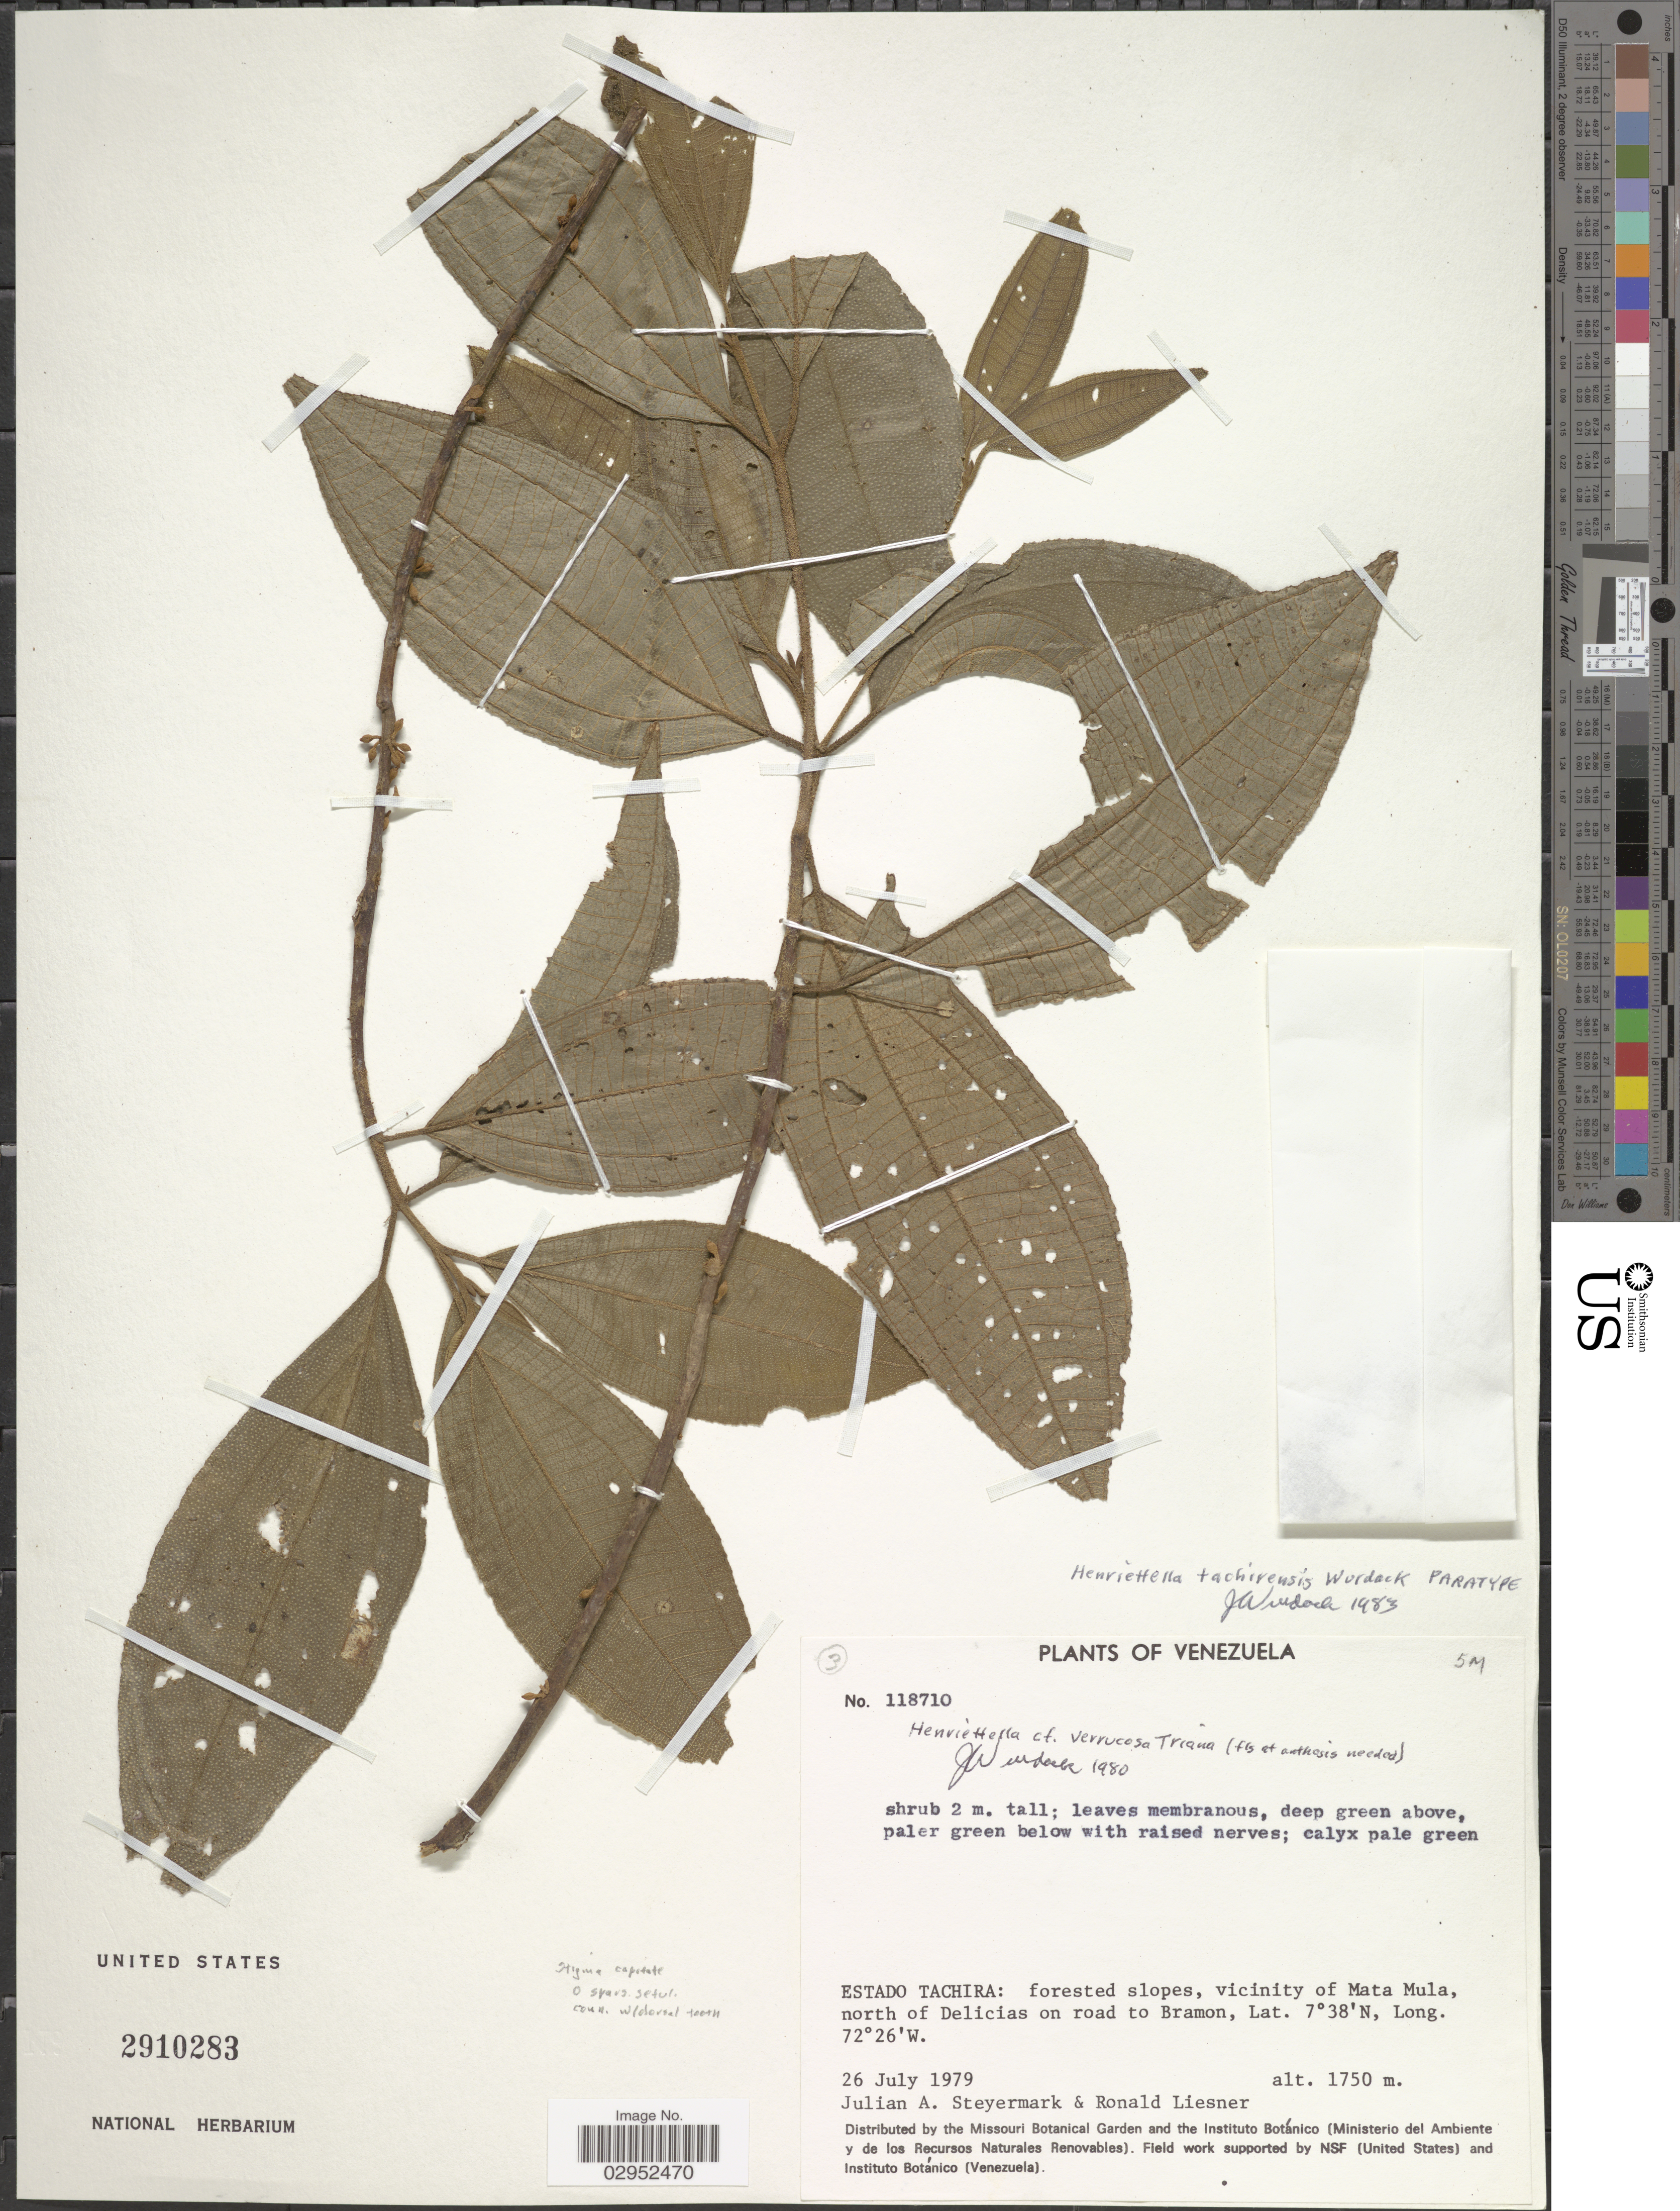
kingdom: Plantae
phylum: Tracheophyta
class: Magnoliopsida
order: Myrtales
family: Melastomataceae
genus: Henriettea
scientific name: Henriettea tachirensis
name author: (Wurdack) Penneys et al.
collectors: J. Steyermark & R. L. Liesner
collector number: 118710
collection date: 1979-07-26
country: Venezuela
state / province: Tachira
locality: Forested slopes, vicinity of Mata Mula, north of Delicias on road to Bramon.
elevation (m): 1750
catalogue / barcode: US 2910283